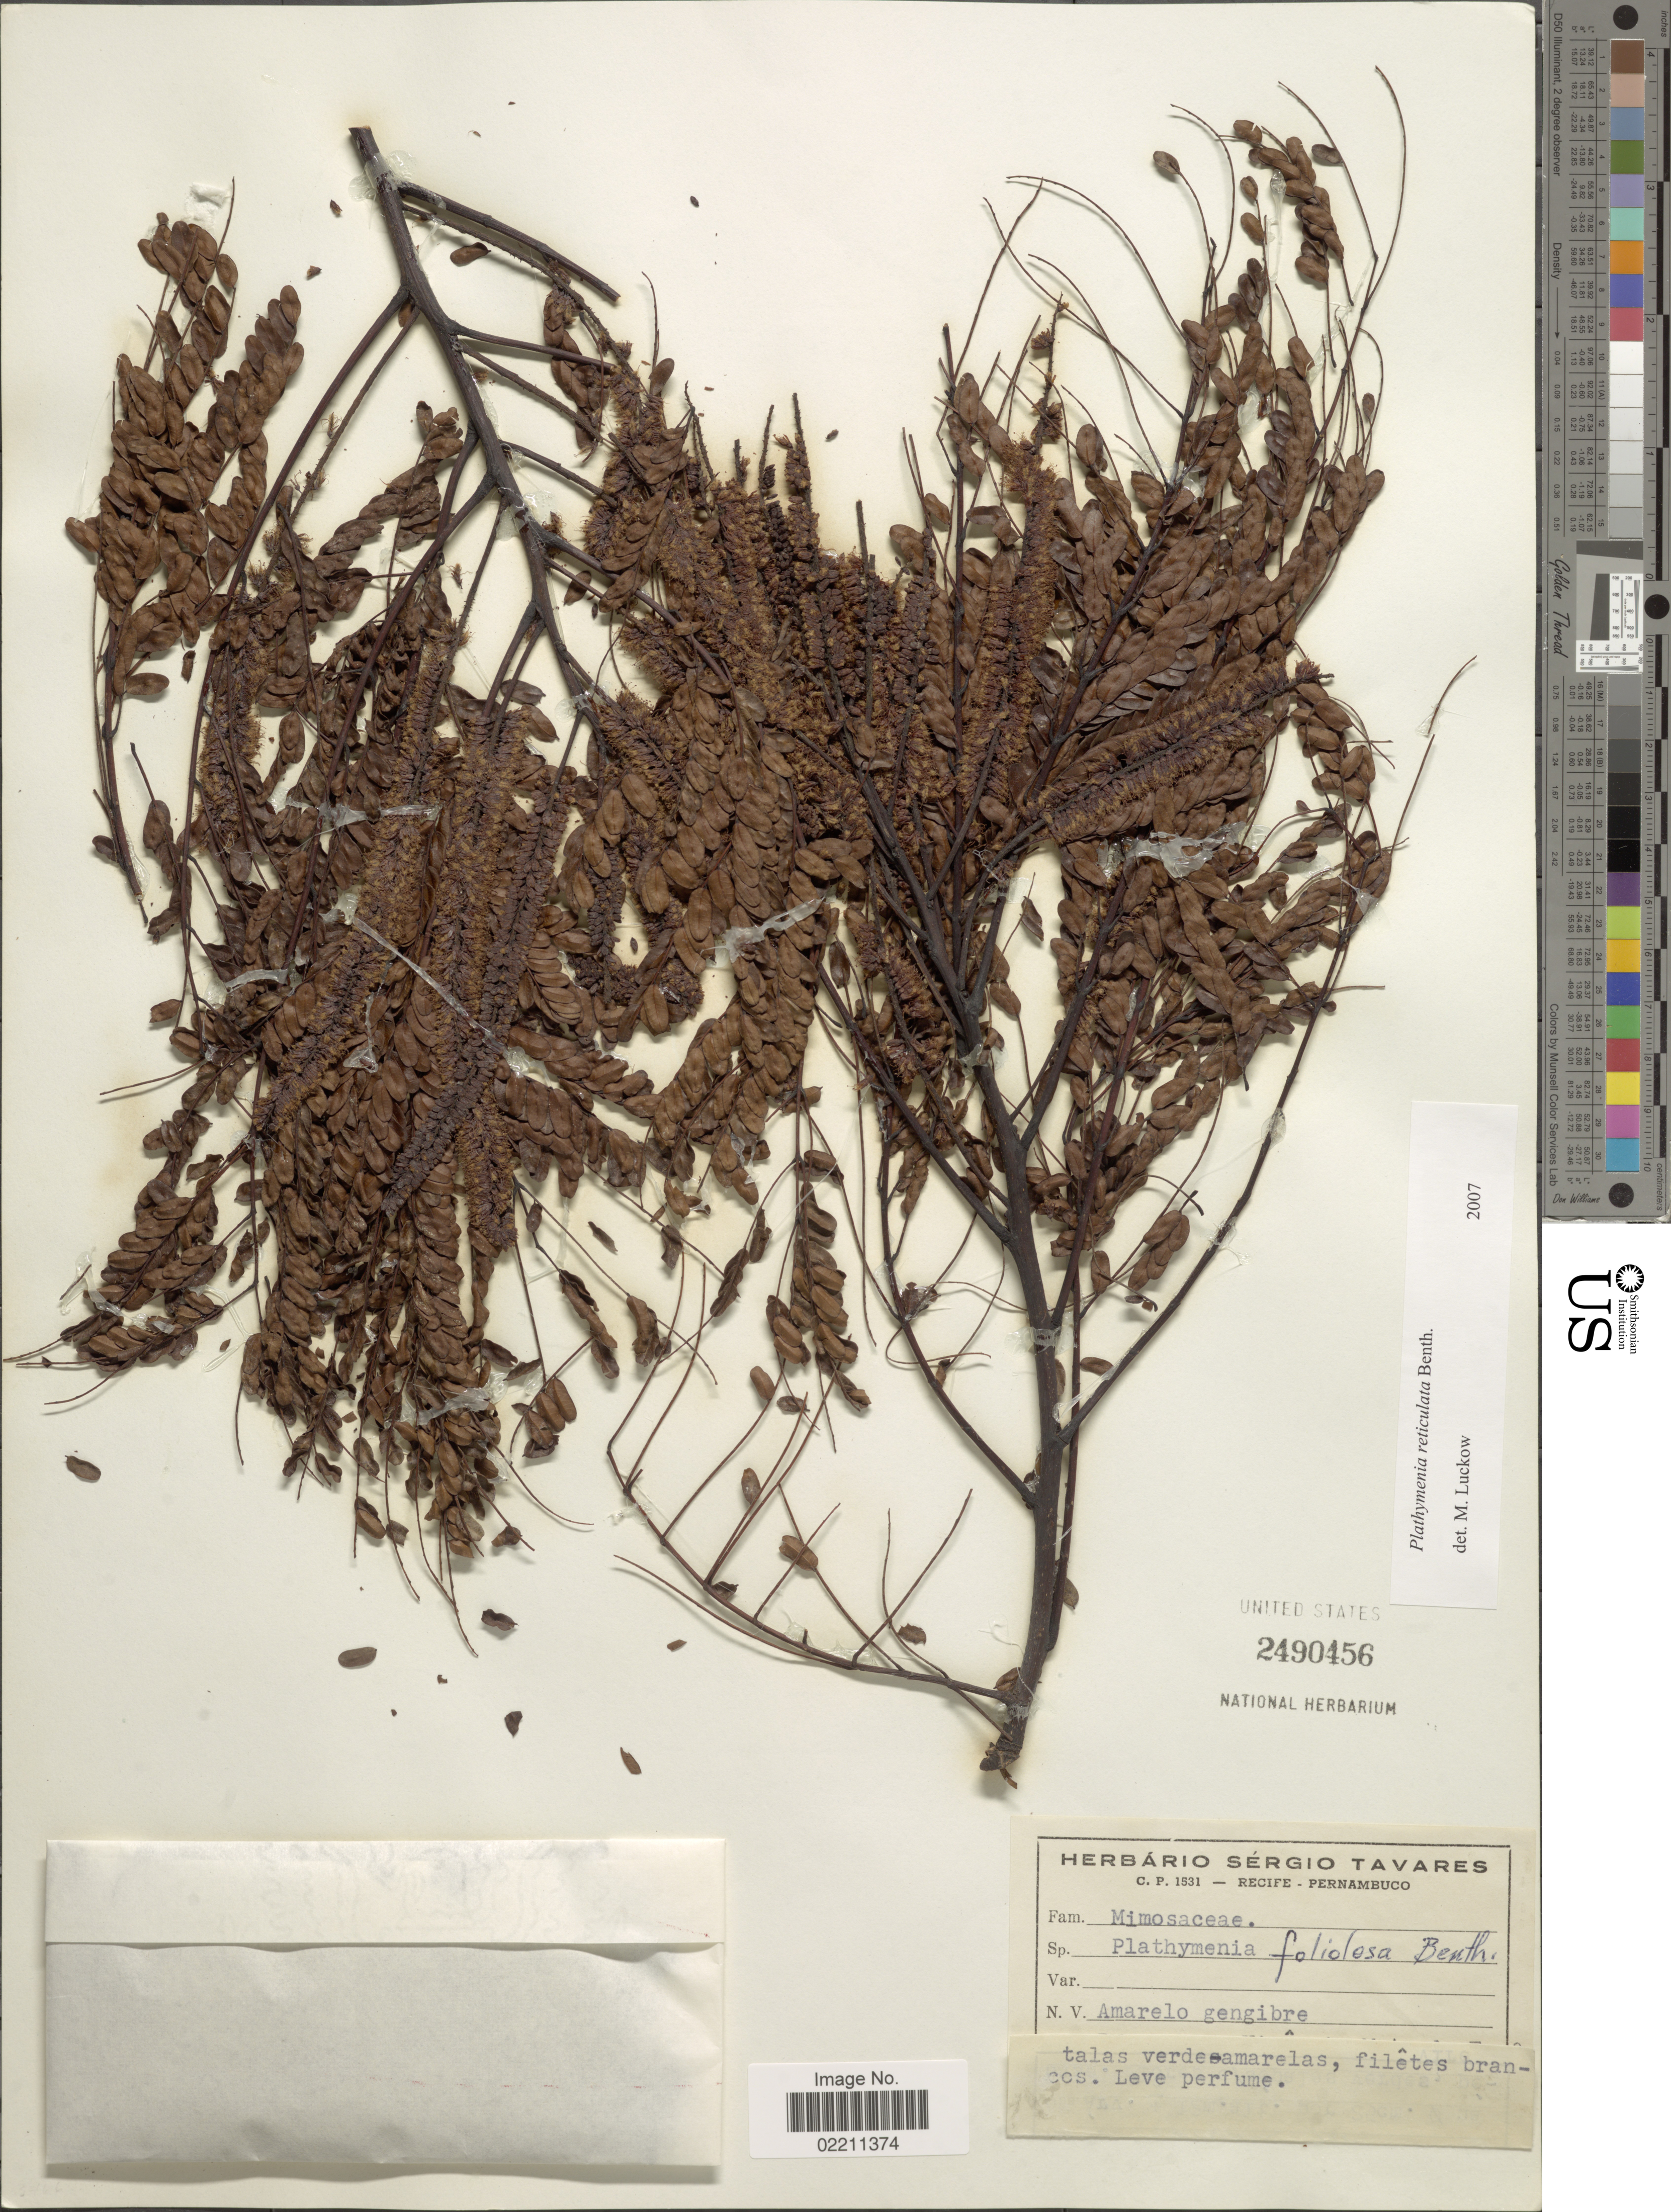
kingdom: Plantae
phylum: Tracheophyta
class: Magnoliopsida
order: Fabales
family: Fabaceae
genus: Plathymenia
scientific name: Plathymenia reticulata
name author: Benth.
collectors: ex Herb. Sergio Tavares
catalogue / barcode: US 2490456